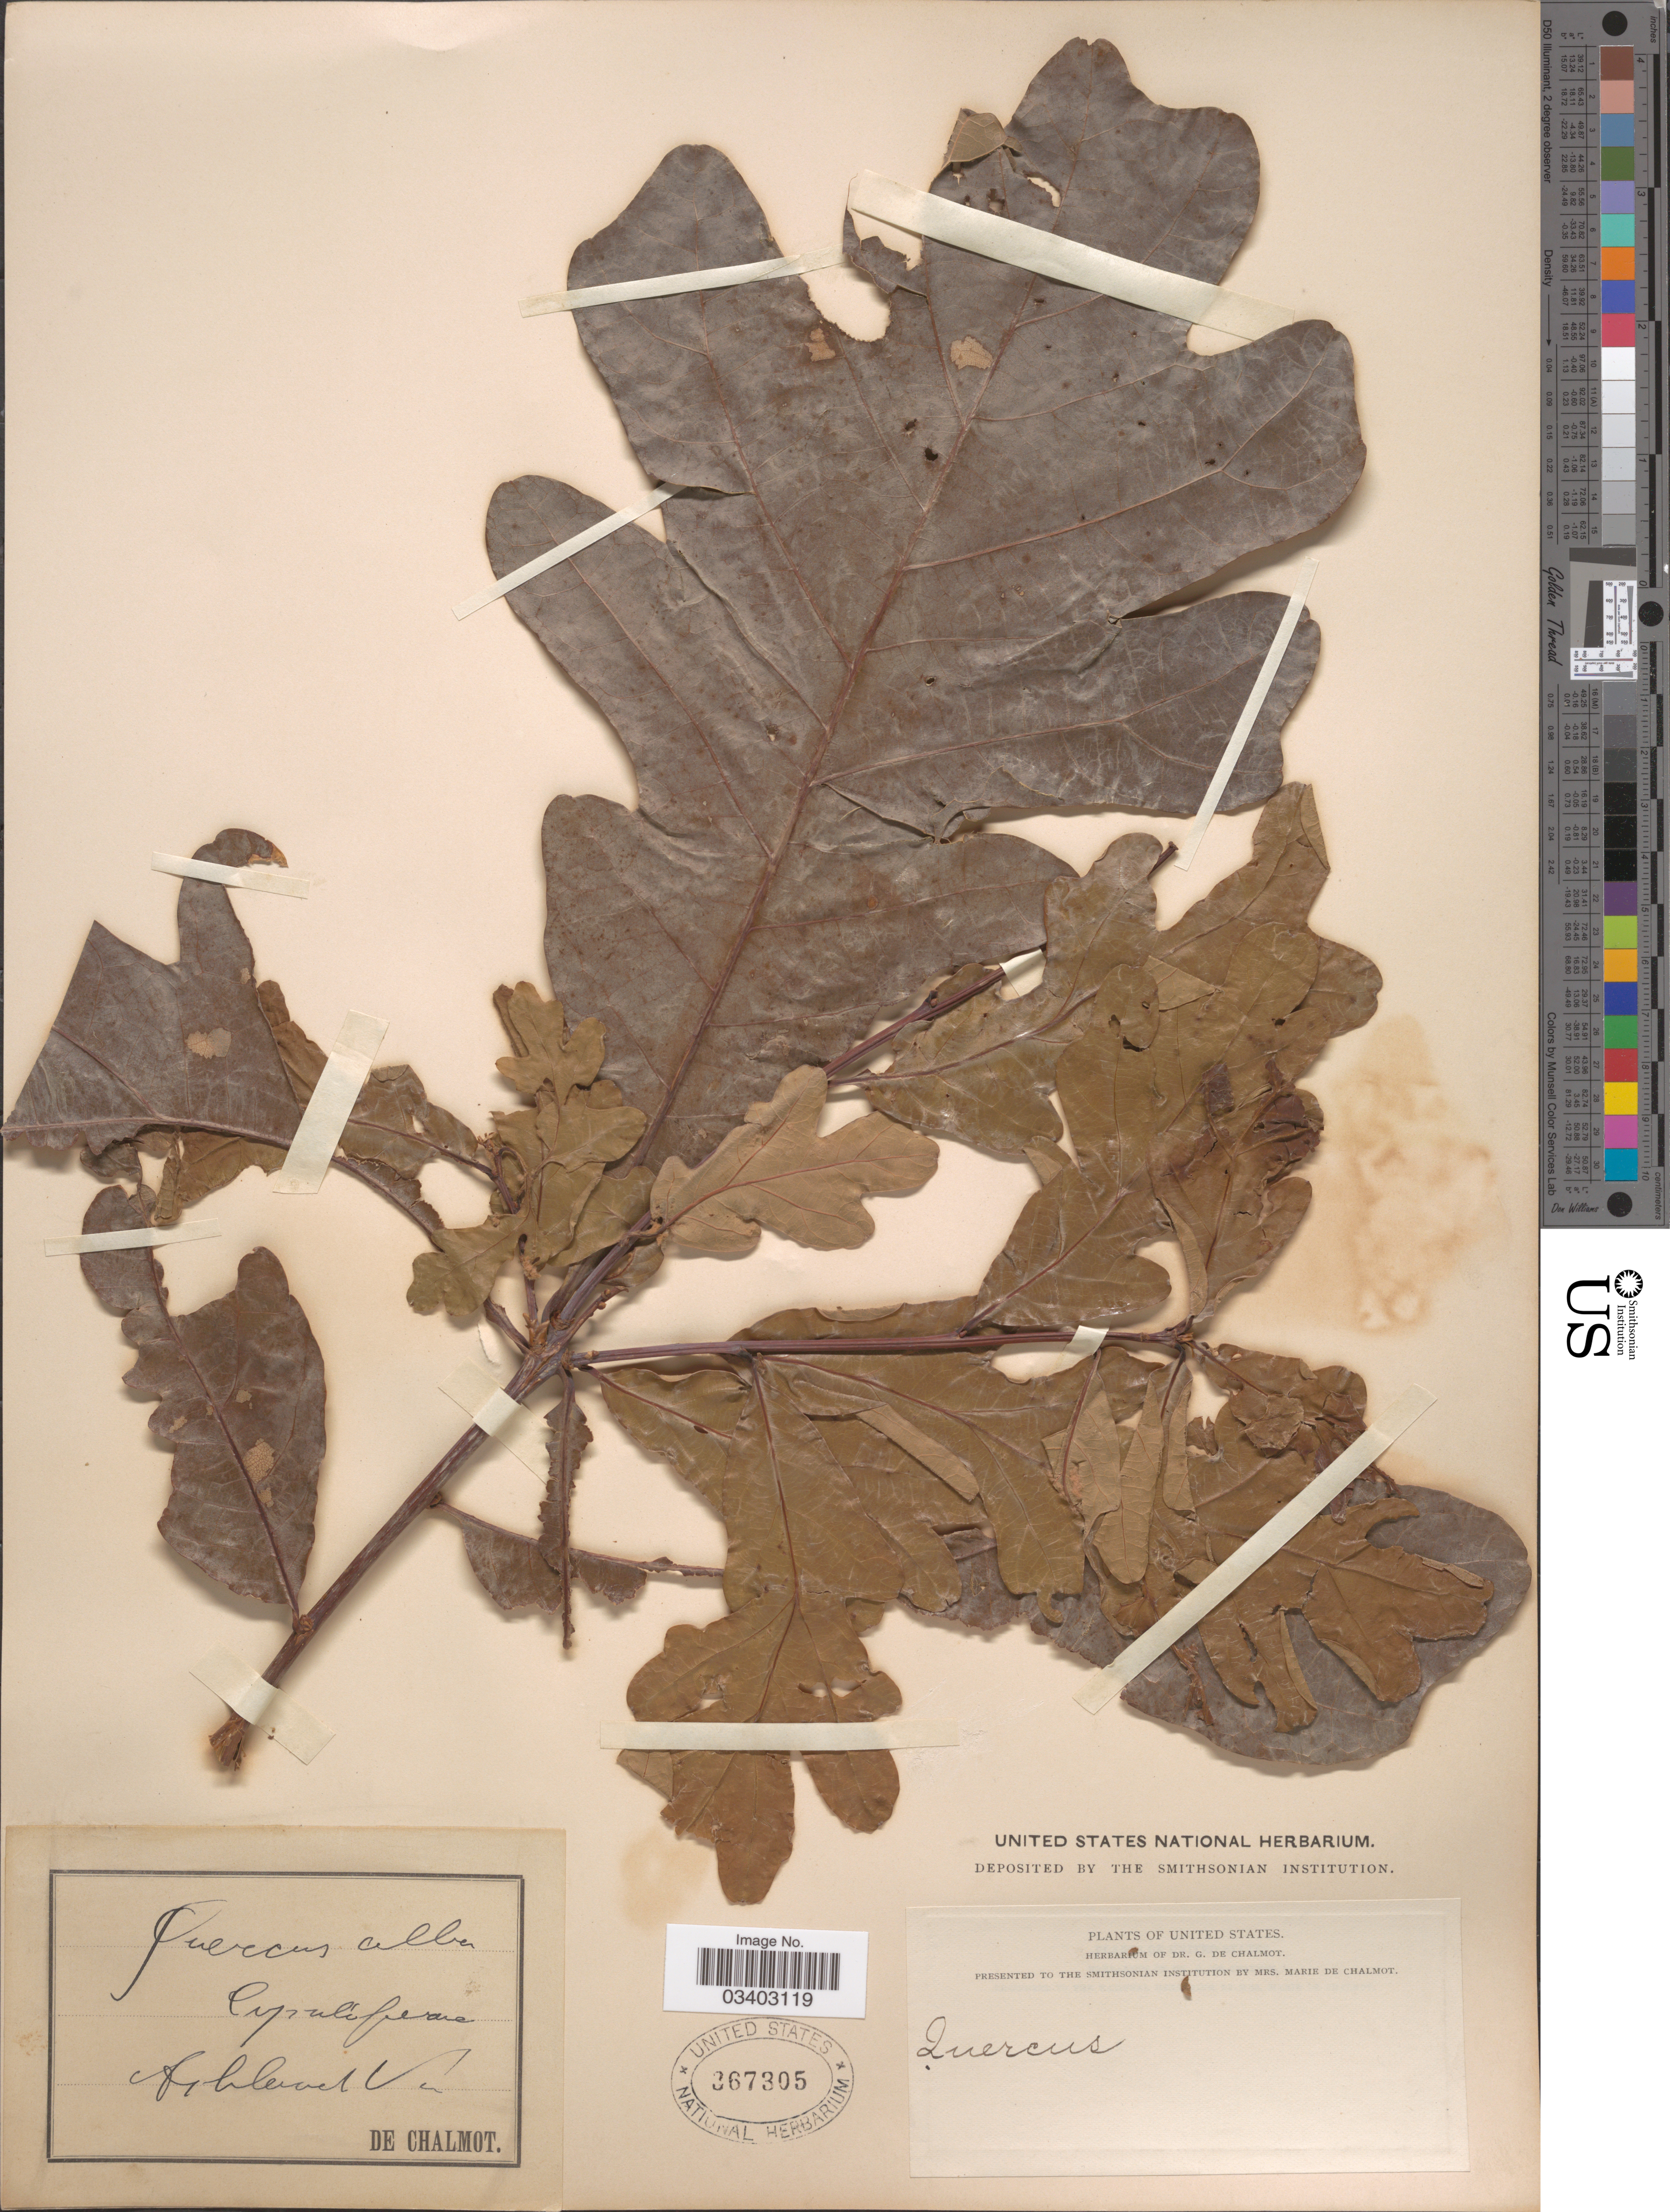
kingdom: Plantae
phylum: Tracheophyta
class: Magnoliopsida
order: Fagales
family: Fagaceae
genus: Quercus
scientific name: Quercus alba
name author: L.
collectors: G. de Chalmot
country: United States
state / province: Virginia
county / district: Hanover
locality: Ashland.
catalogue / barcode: US 367305